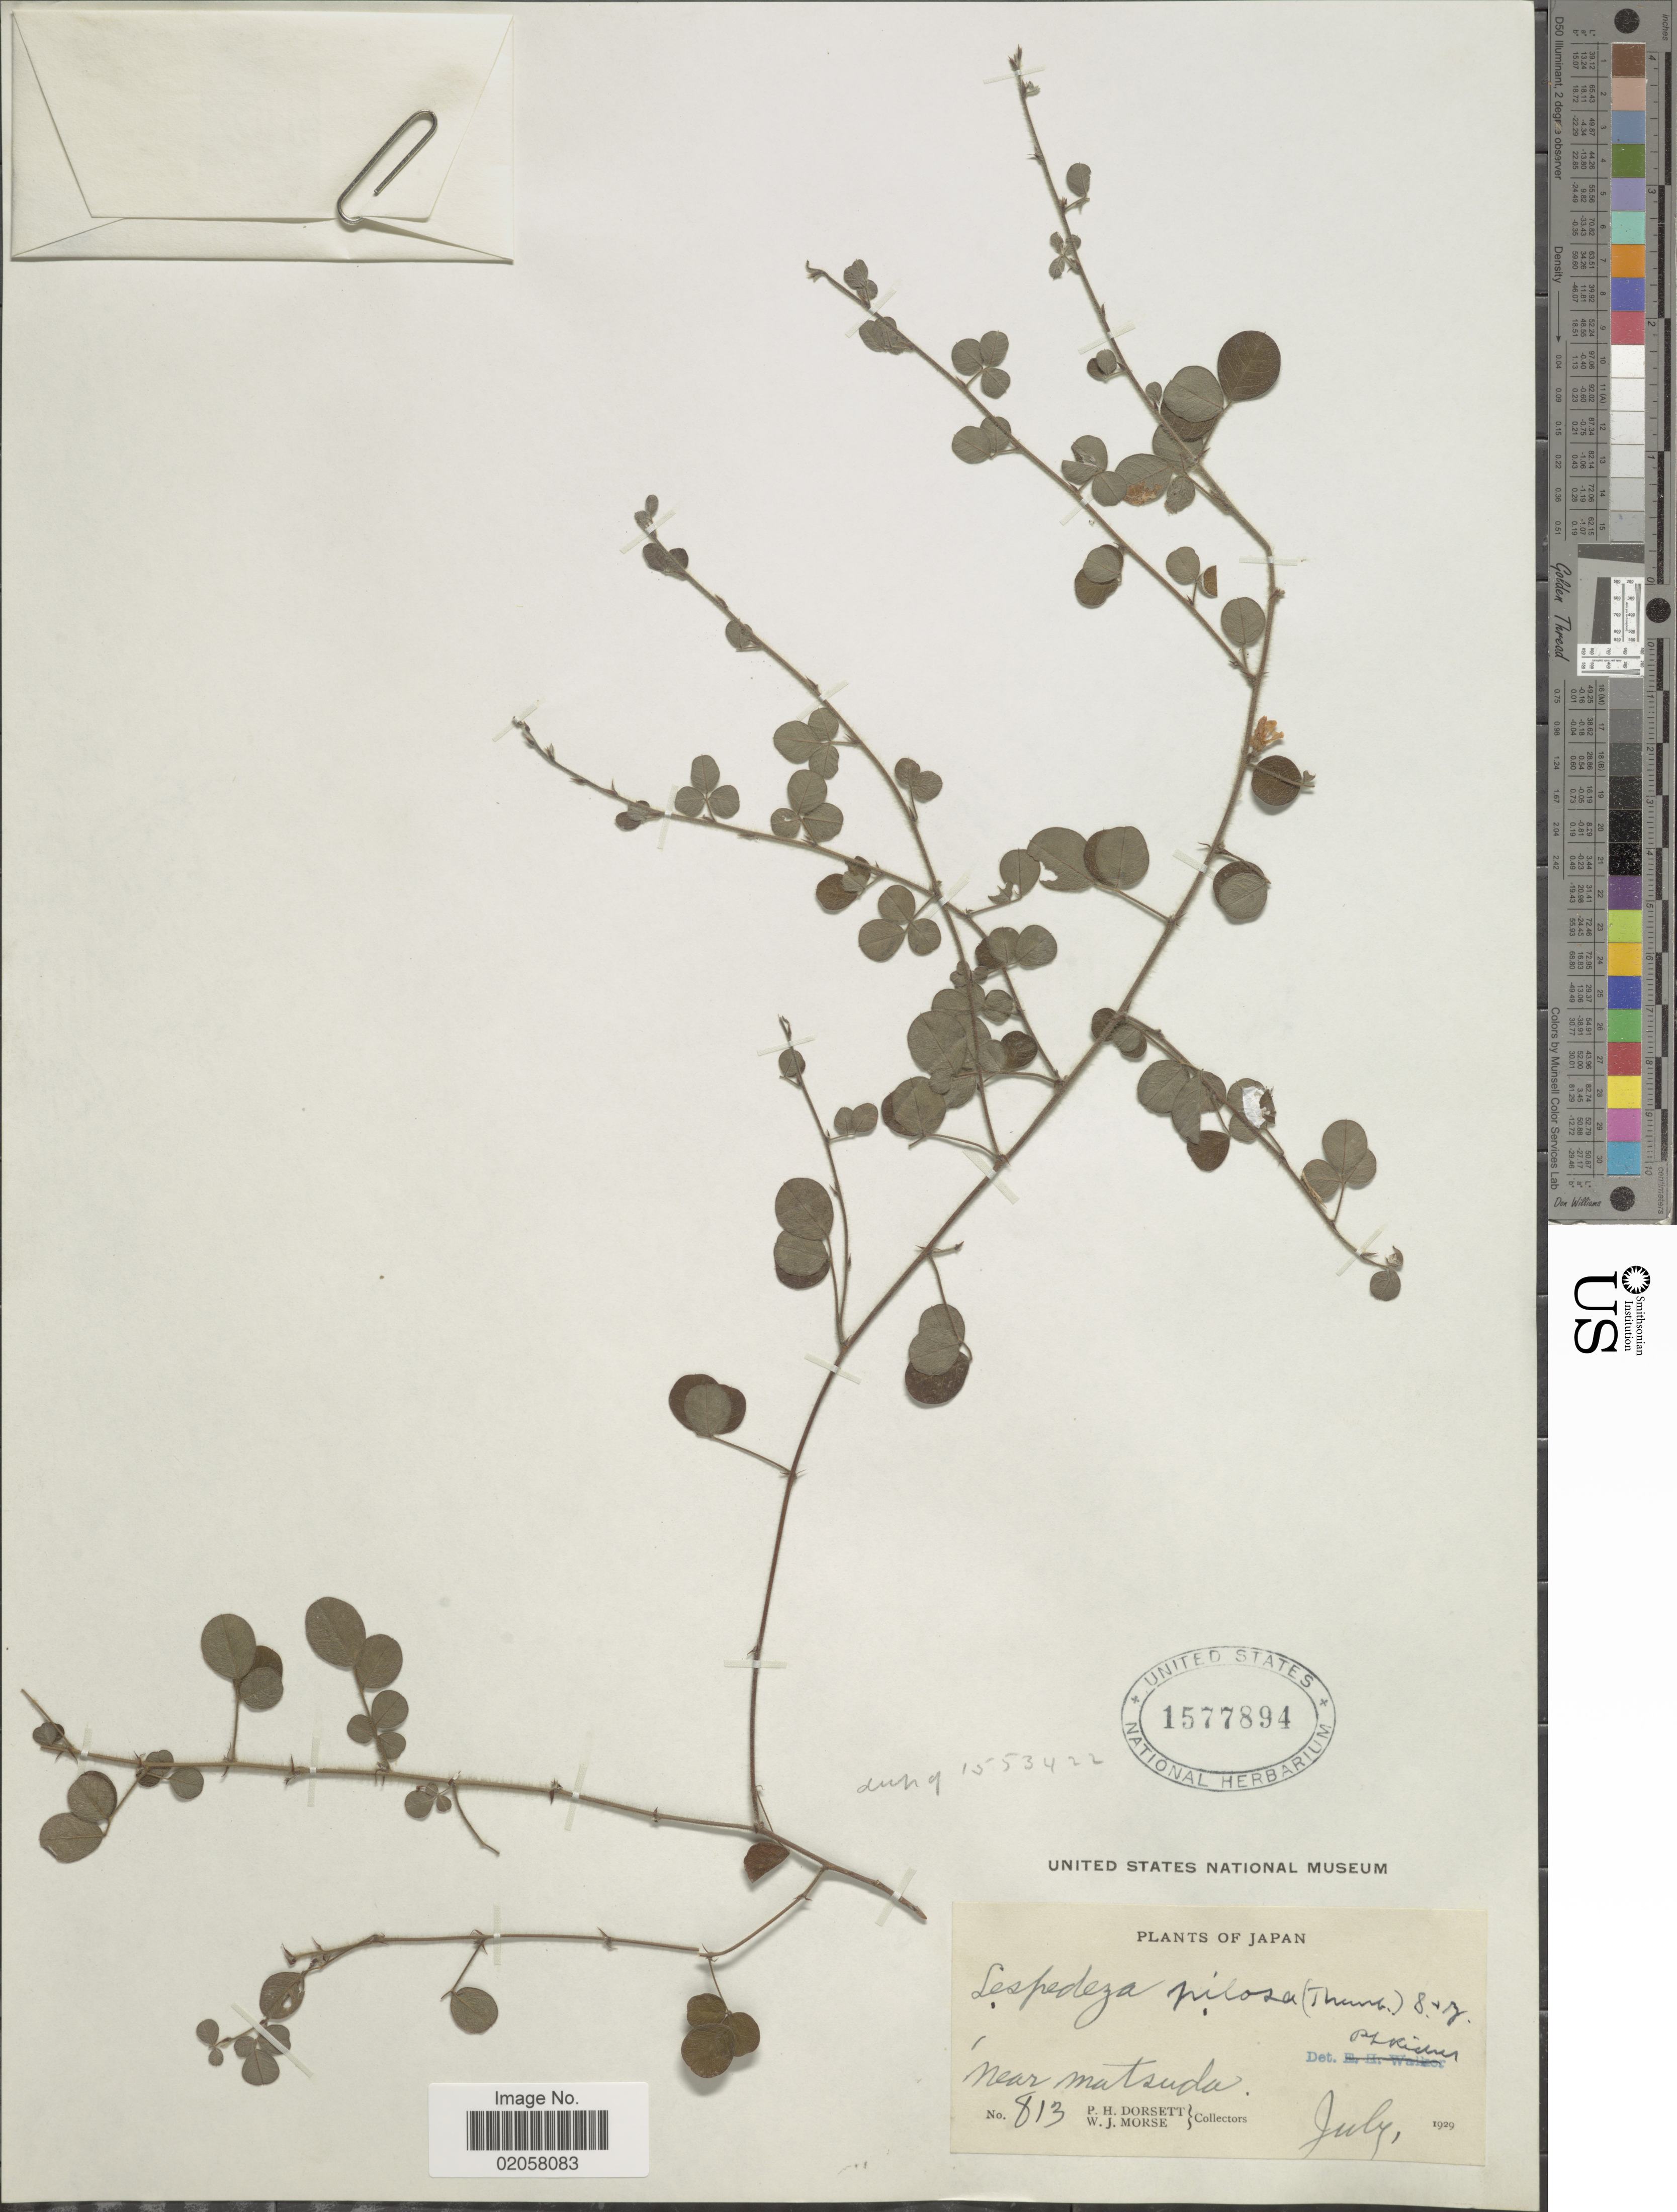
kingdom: Plantae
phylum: Tracheophyta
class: Magnoliopsida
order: Fabales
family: Fabaceae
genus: Lespedeza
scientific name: Lespedeza pilosa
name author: (Thunb.) Siebold & Zucc.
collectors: P. H. Dorsett & W. J. Morse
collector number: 813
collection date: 1929-07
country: Japan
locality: Near Matsuda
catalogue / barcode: US 1577894